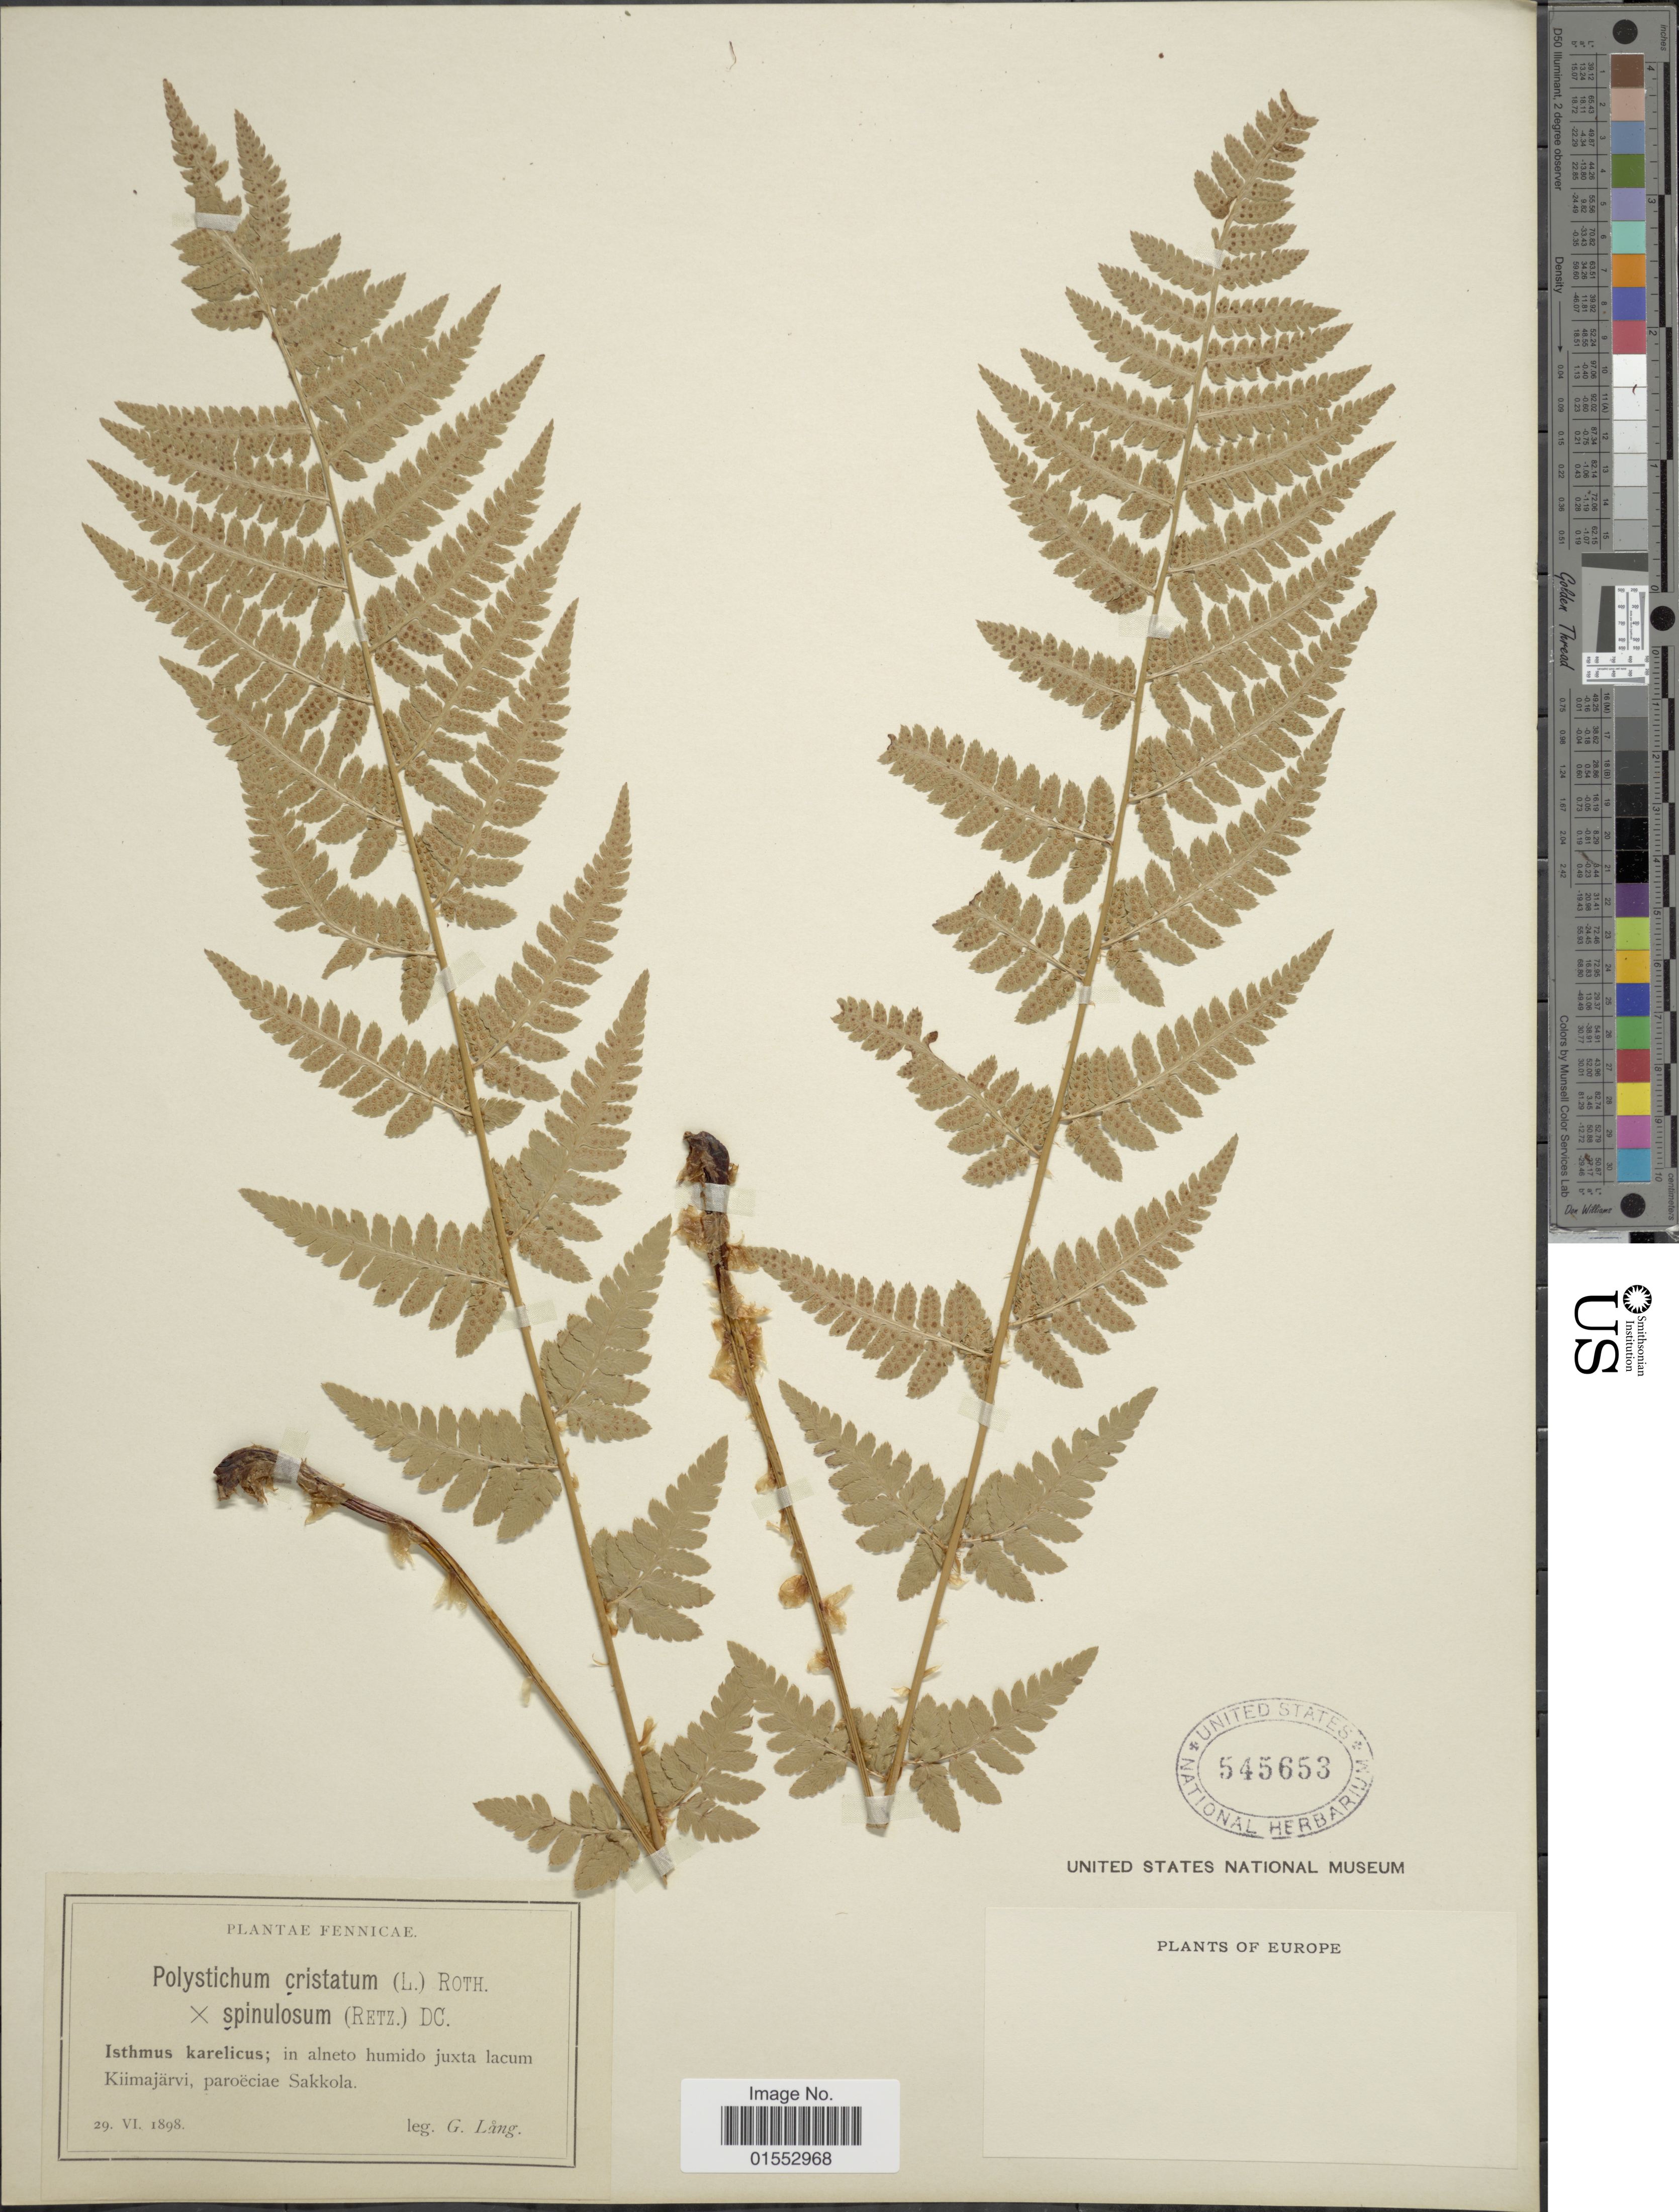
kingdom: Plantae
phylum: Tracheophyta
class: Polypodiopsida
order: Polypodiales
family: Dryopteridaceae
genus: Dryopteris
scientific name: Dryopteris x boottii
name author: Underw.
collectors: G. Lang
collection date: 1898-06-29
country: French Southern Territories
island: Europa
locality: Europa. Isthmus karelicus; in alneto humido juxta lacum Kiimaj:arvi, paroeciae Sakkola [interpreted]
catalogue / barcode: US 545653